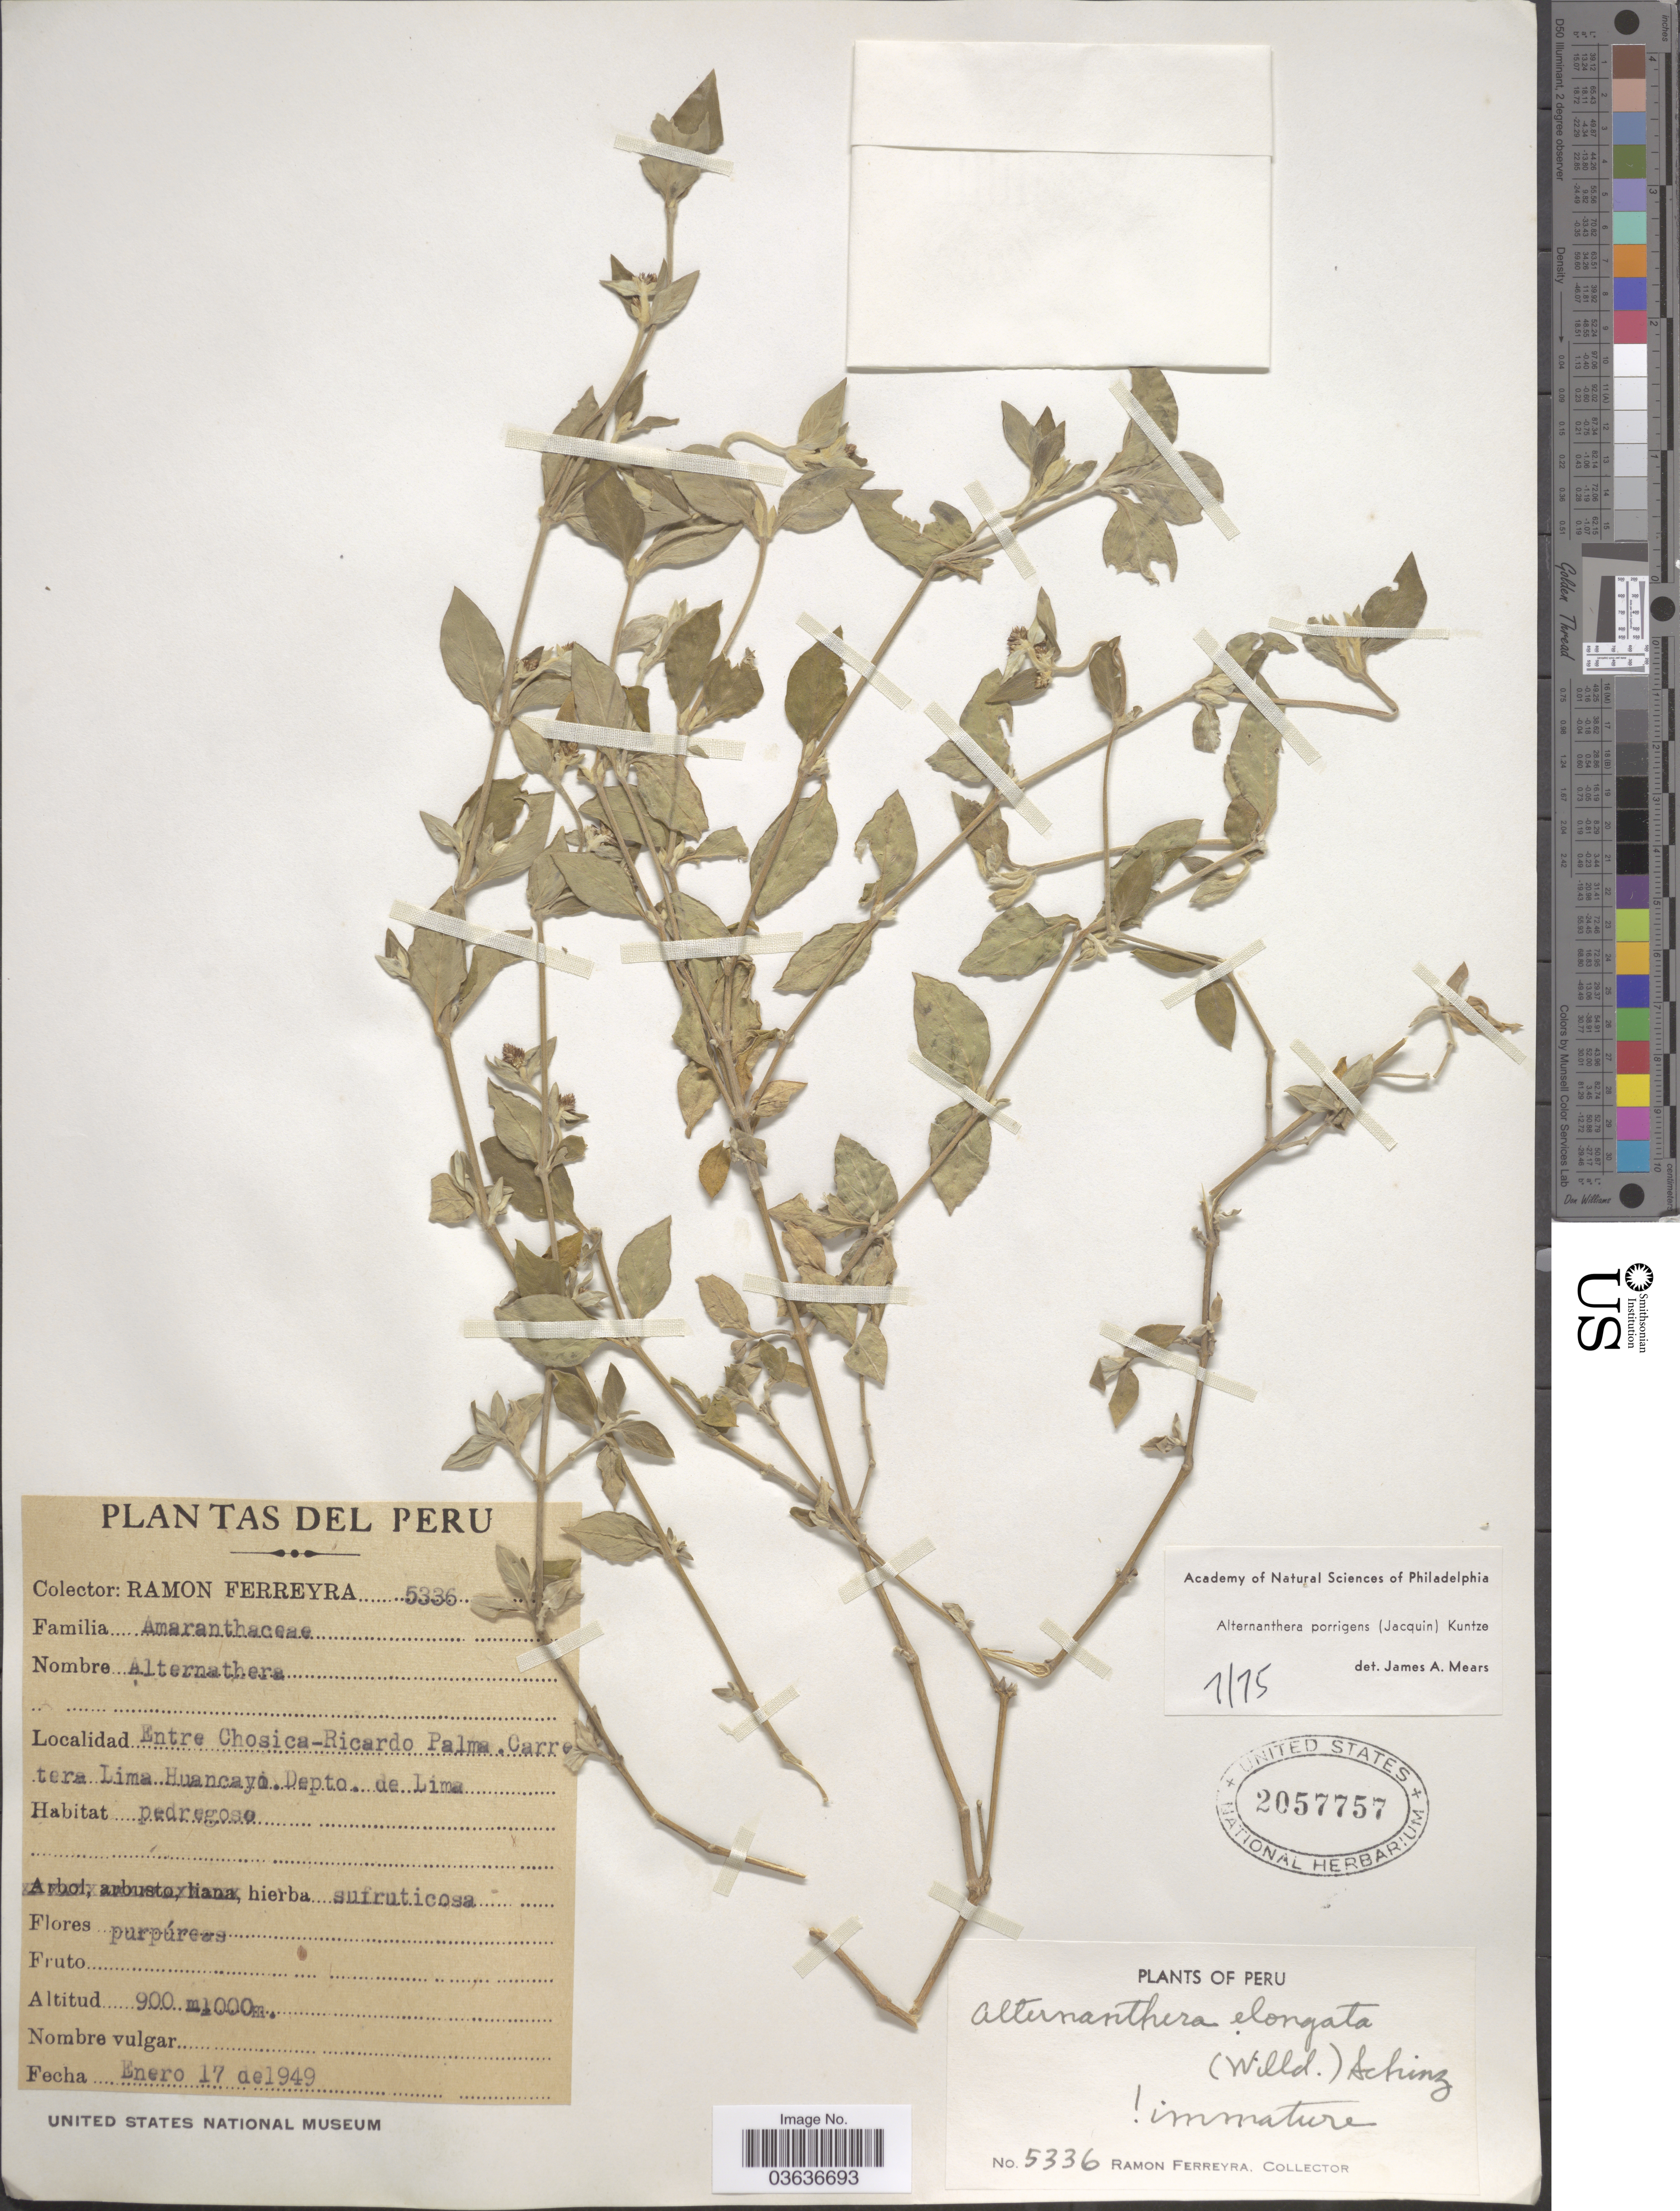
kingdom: Plantae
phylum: Tracheophyta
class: Magnoliopsida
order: Caryophyllales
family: Amaranthaceae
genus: Alternanthera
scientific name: Alternanthera porrigens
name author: (Jacq.) Kuntze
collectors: R. A. Ferreyra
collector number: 5336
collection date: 1949-01-17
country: Peru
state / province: Lima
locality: Entre Chosica-Ricardo Palma. Carretera Lima Huancayo. Depto. de Lima.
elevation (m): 900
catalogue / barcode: US 2057757